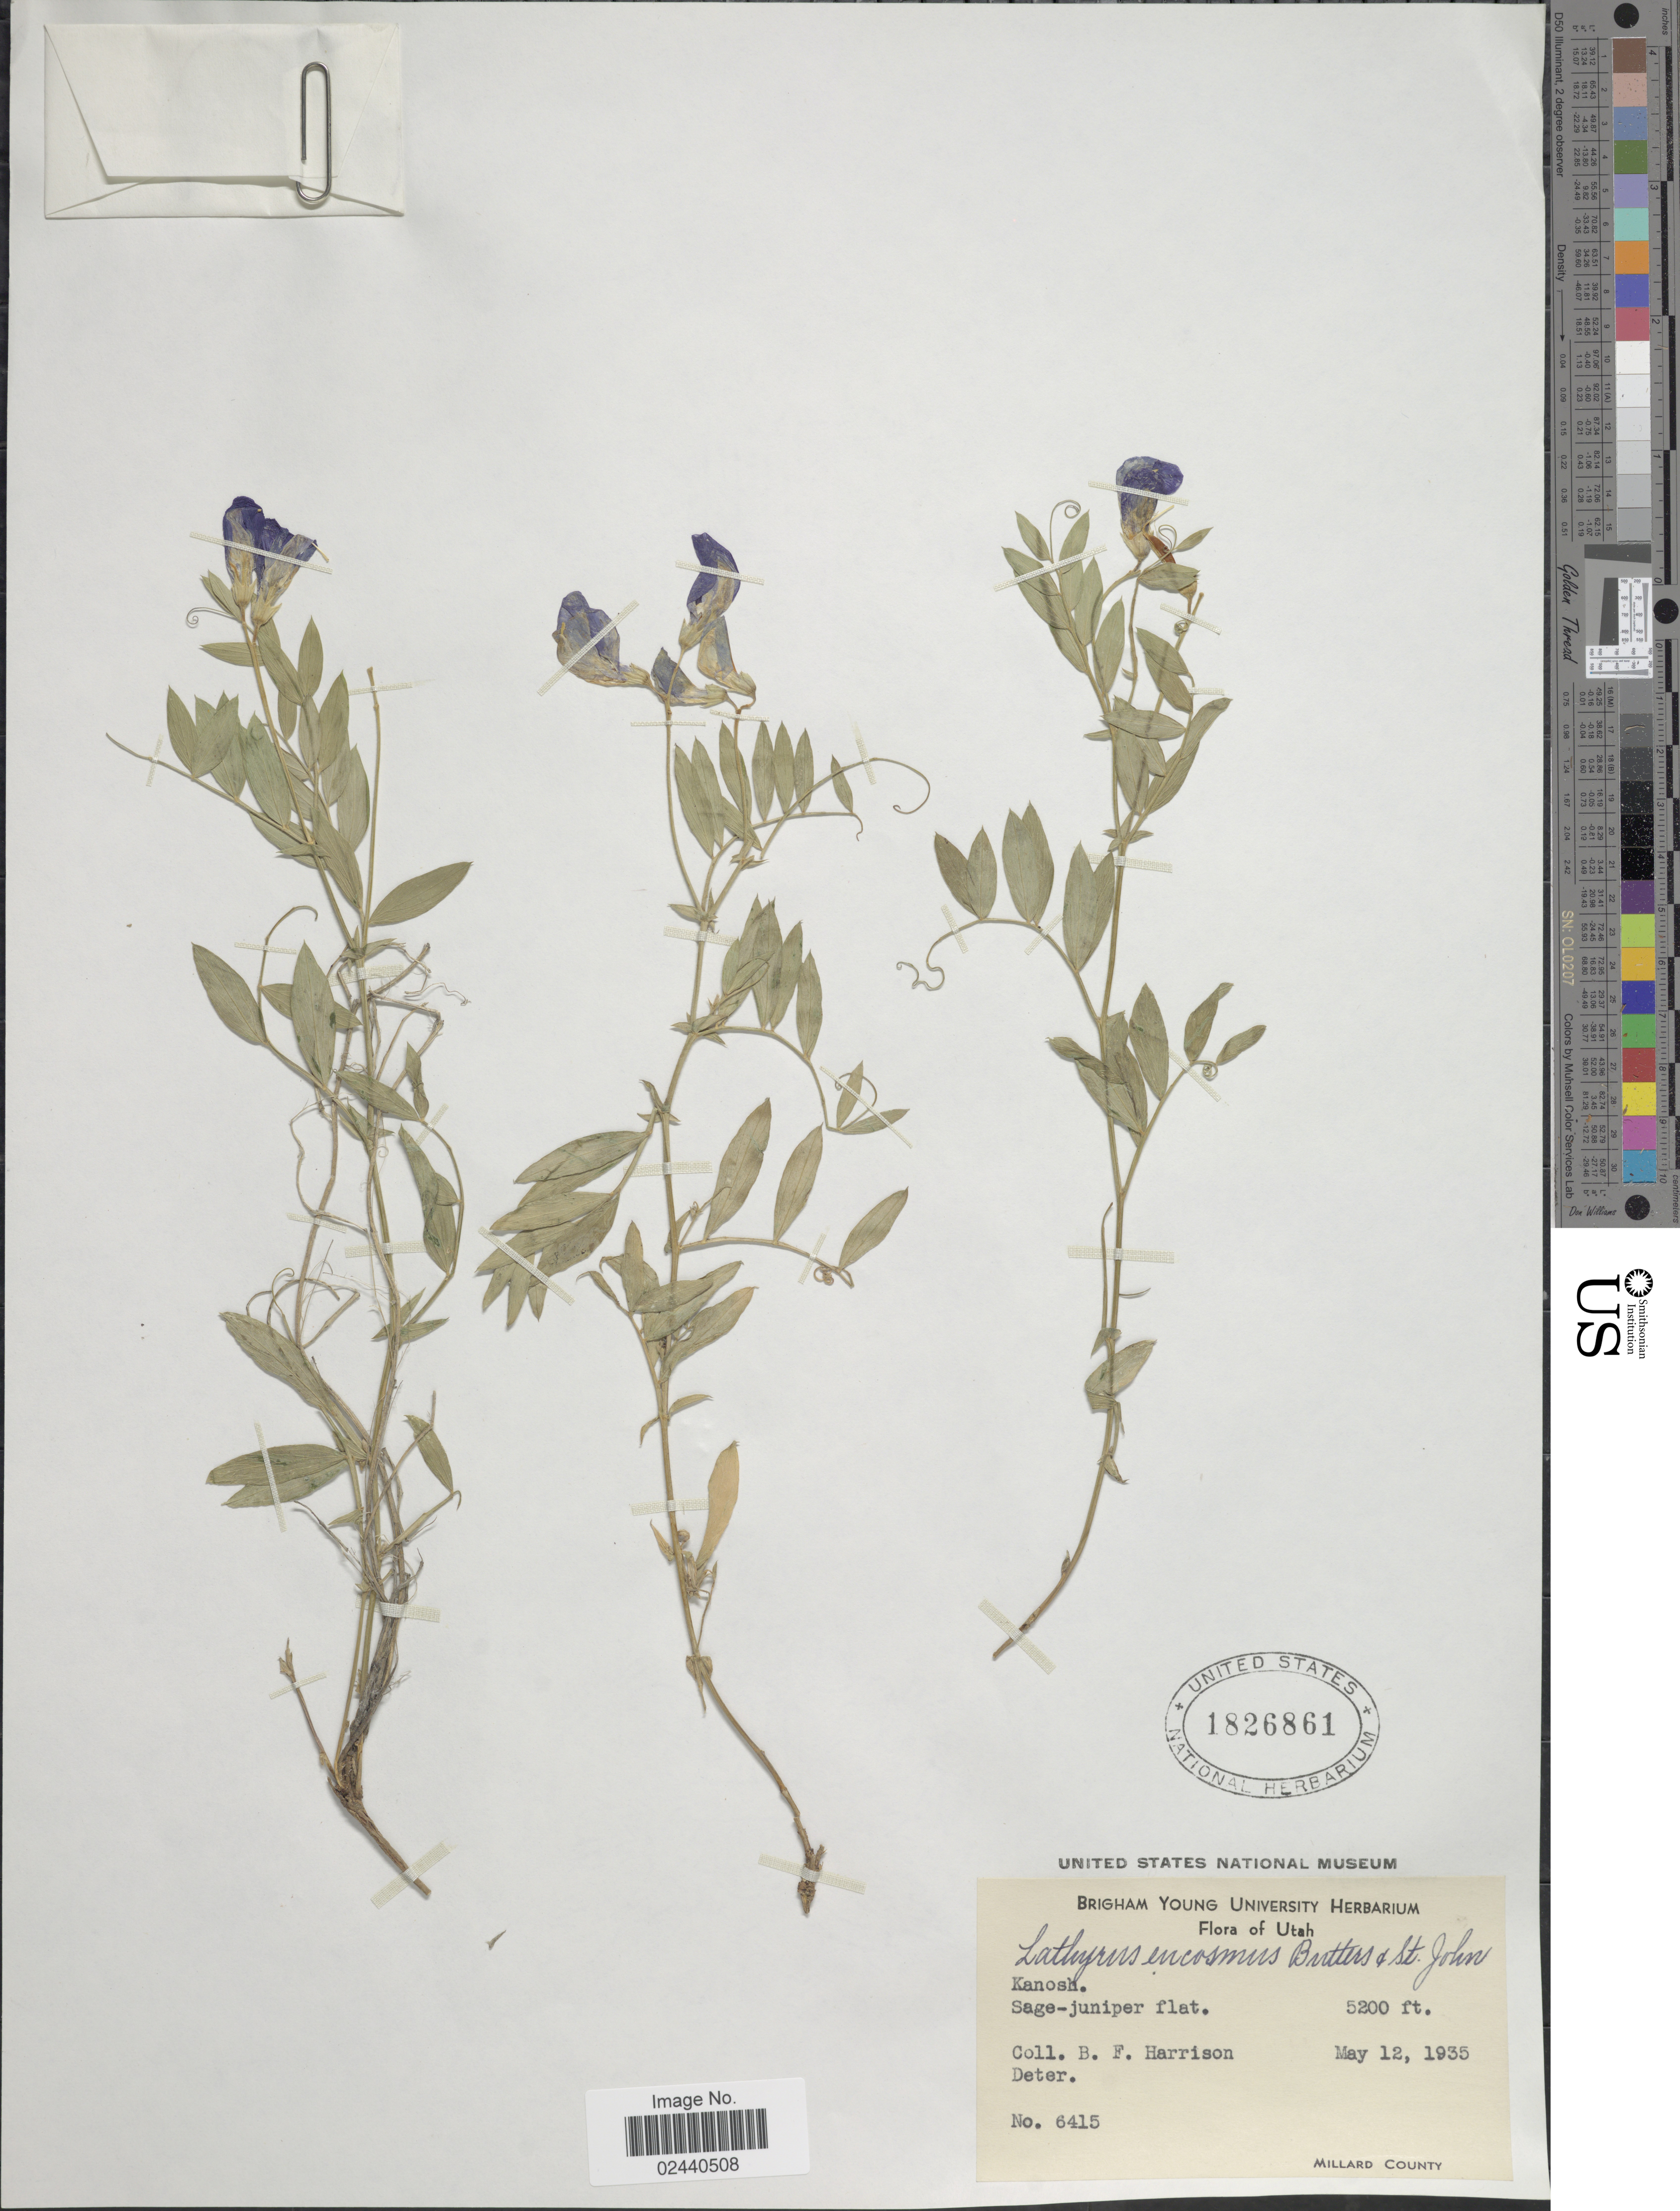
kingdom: Plantae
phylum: Tracheophyta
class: Magnoliopsida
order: Fabales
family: Fabaceae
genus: Lathyrus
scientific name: Lathyrus eucosmus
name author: Butters & H. St. John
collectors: B. F. Harrison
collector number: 6415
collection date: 1935-05-12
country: United States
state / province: Utah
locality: Kanosh. Millard County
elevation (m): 1585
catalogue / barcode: US 1826861